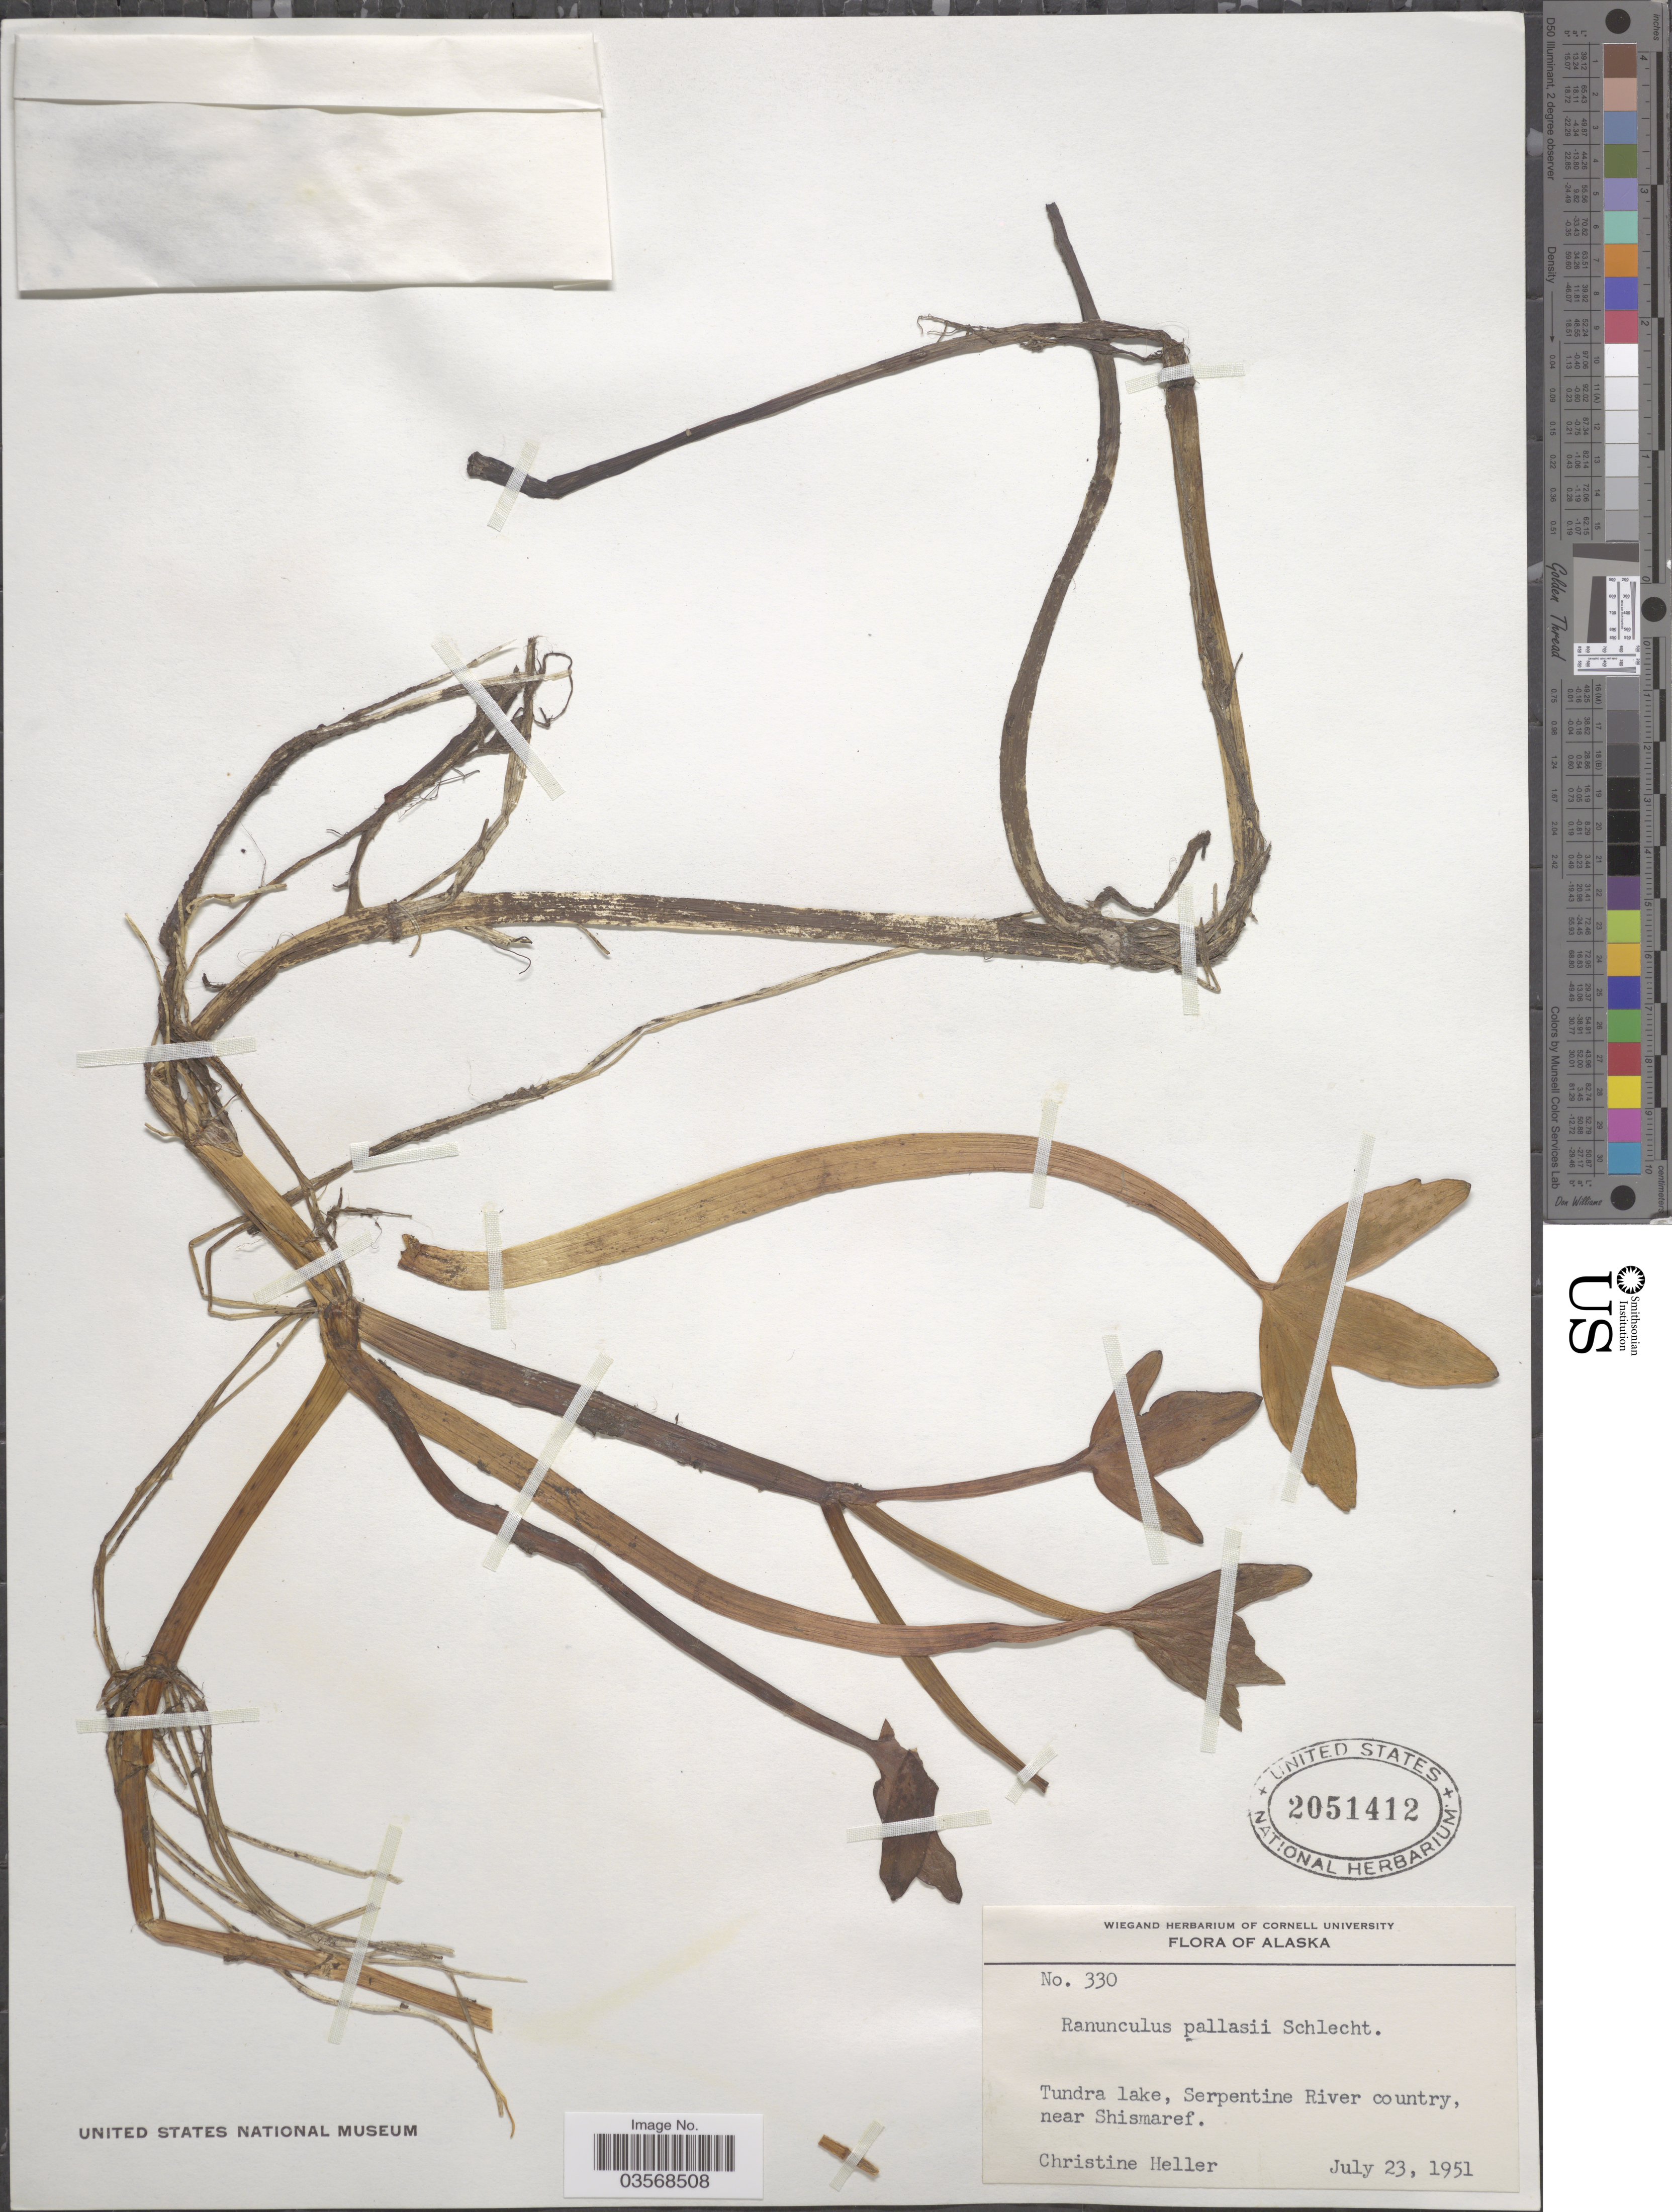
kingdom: Plantae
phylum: Tracheophyta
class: Magnoliopsida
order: Ranunculales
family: Ranunculaceae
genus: Ranunculus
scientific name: Ranunculus pallasii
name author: Schltdl.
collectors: C. Heller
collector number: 330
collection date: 1951-07-23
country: United States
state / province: Alaska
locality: Tundra lake, Serpentine River country, near Shismaref.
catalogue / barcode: US 2051412